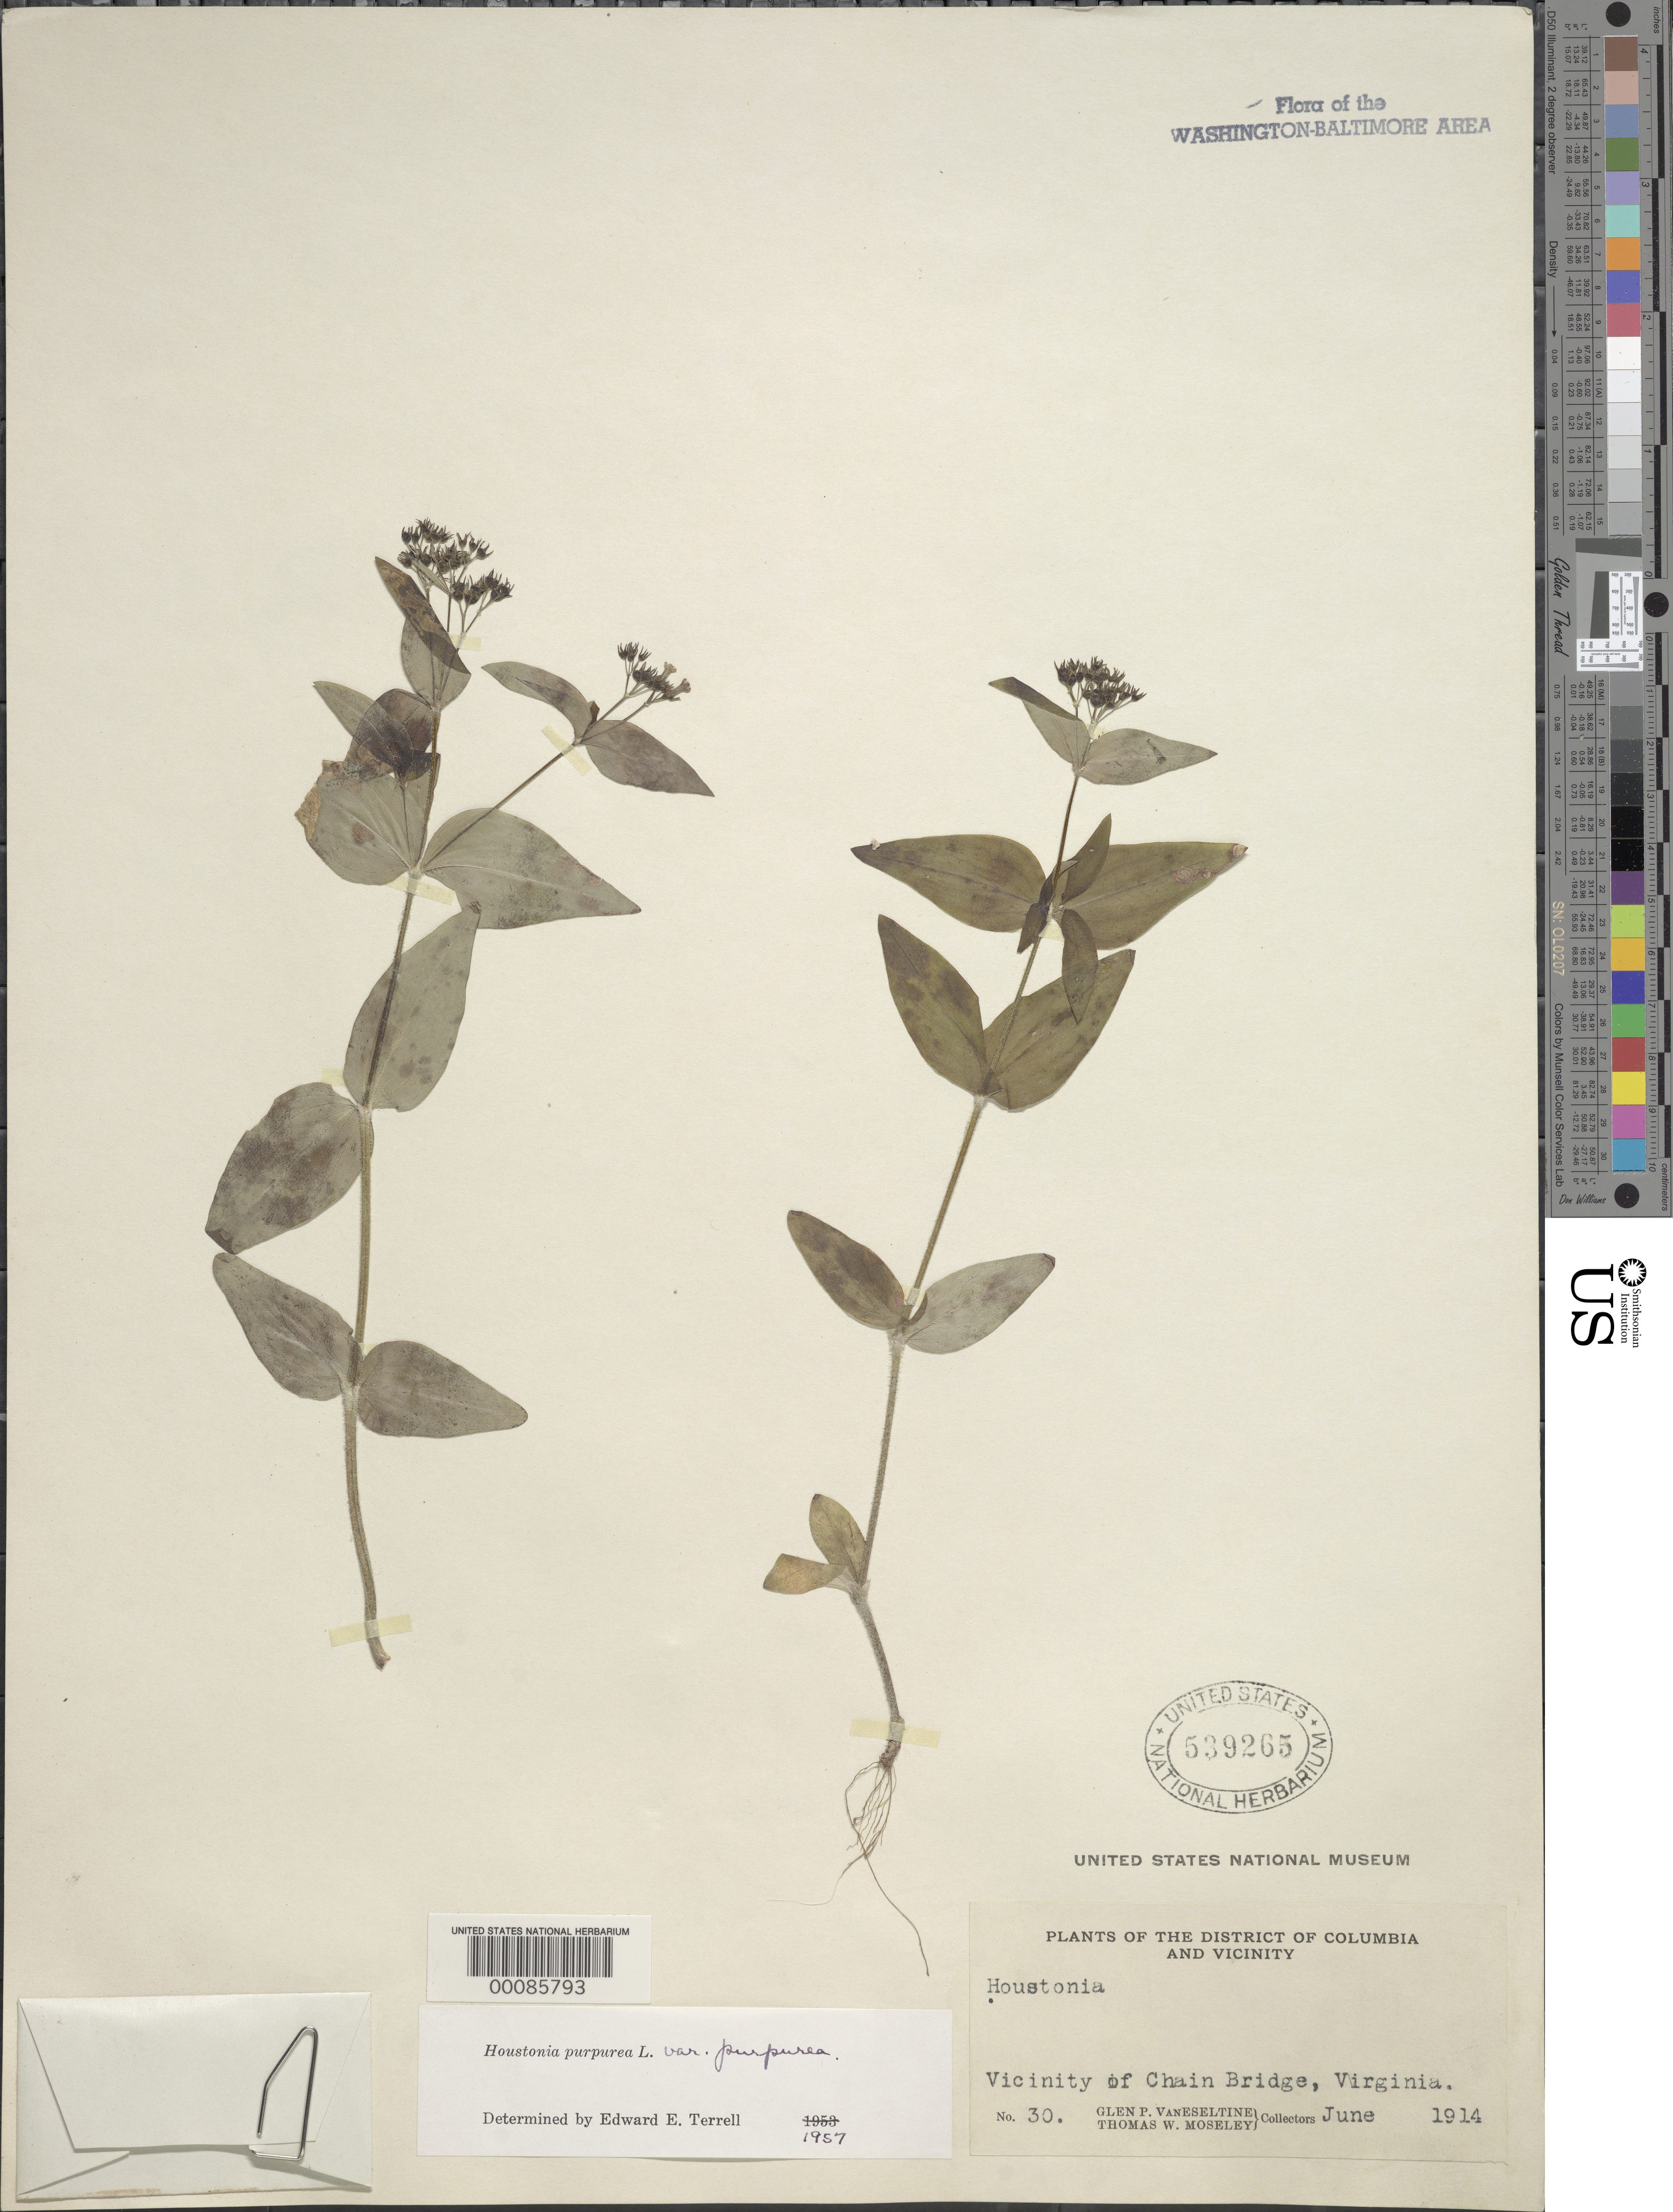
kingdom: Plantae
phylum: Tracheophyta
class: Magnoliopsida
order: Gentianales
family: Rubiaceae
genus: Houstonia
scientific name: Houstonia purpurea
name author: L.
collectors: G. P. Van Eseltine & T. Moseley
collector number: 30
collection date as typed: Jun 1914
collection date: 1914-06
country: United States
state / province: Virginia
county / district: Arlington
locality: Chain Bridge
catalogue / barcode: US 539265